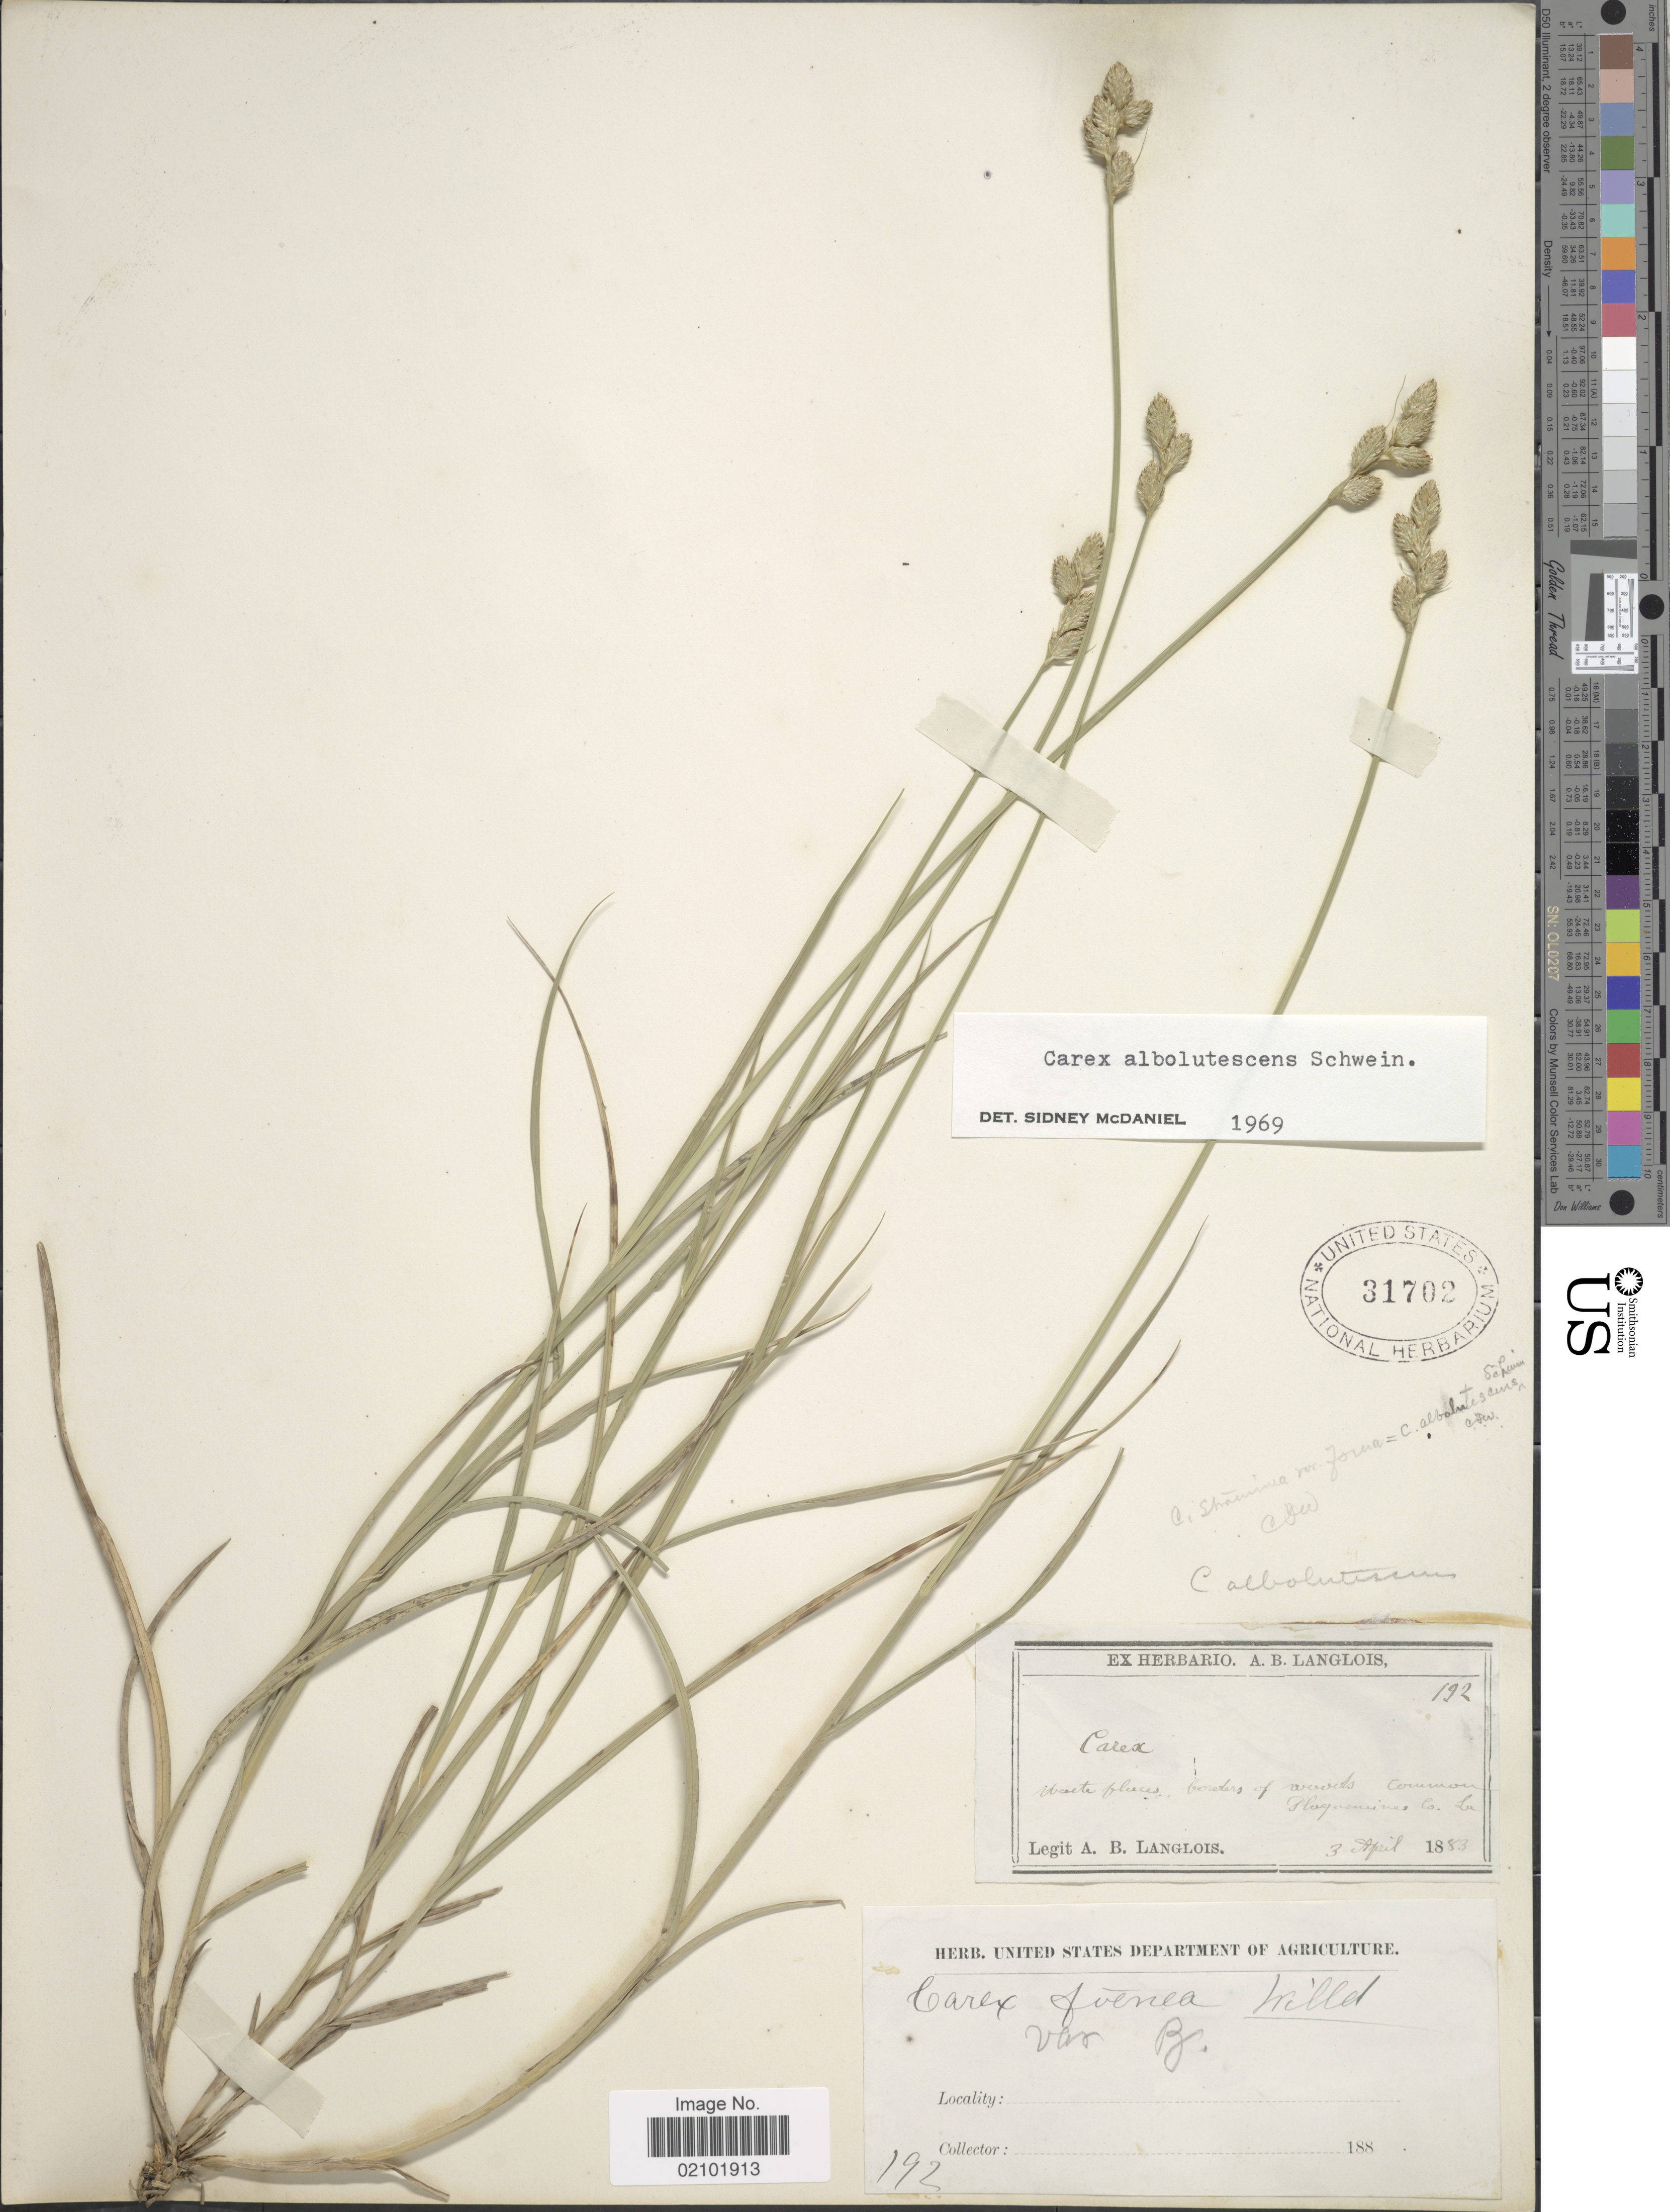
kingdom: Plantae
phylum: Tracheophyta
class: Liliopsida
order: Poales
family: Cyperaceae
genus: Carex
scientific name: Carex albolutescens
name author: Schwein.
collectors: A. Langlois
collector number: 192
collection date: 1883-04-03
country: United States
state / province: Louisiana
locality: Plaquemines Co.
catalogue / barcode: US 31702